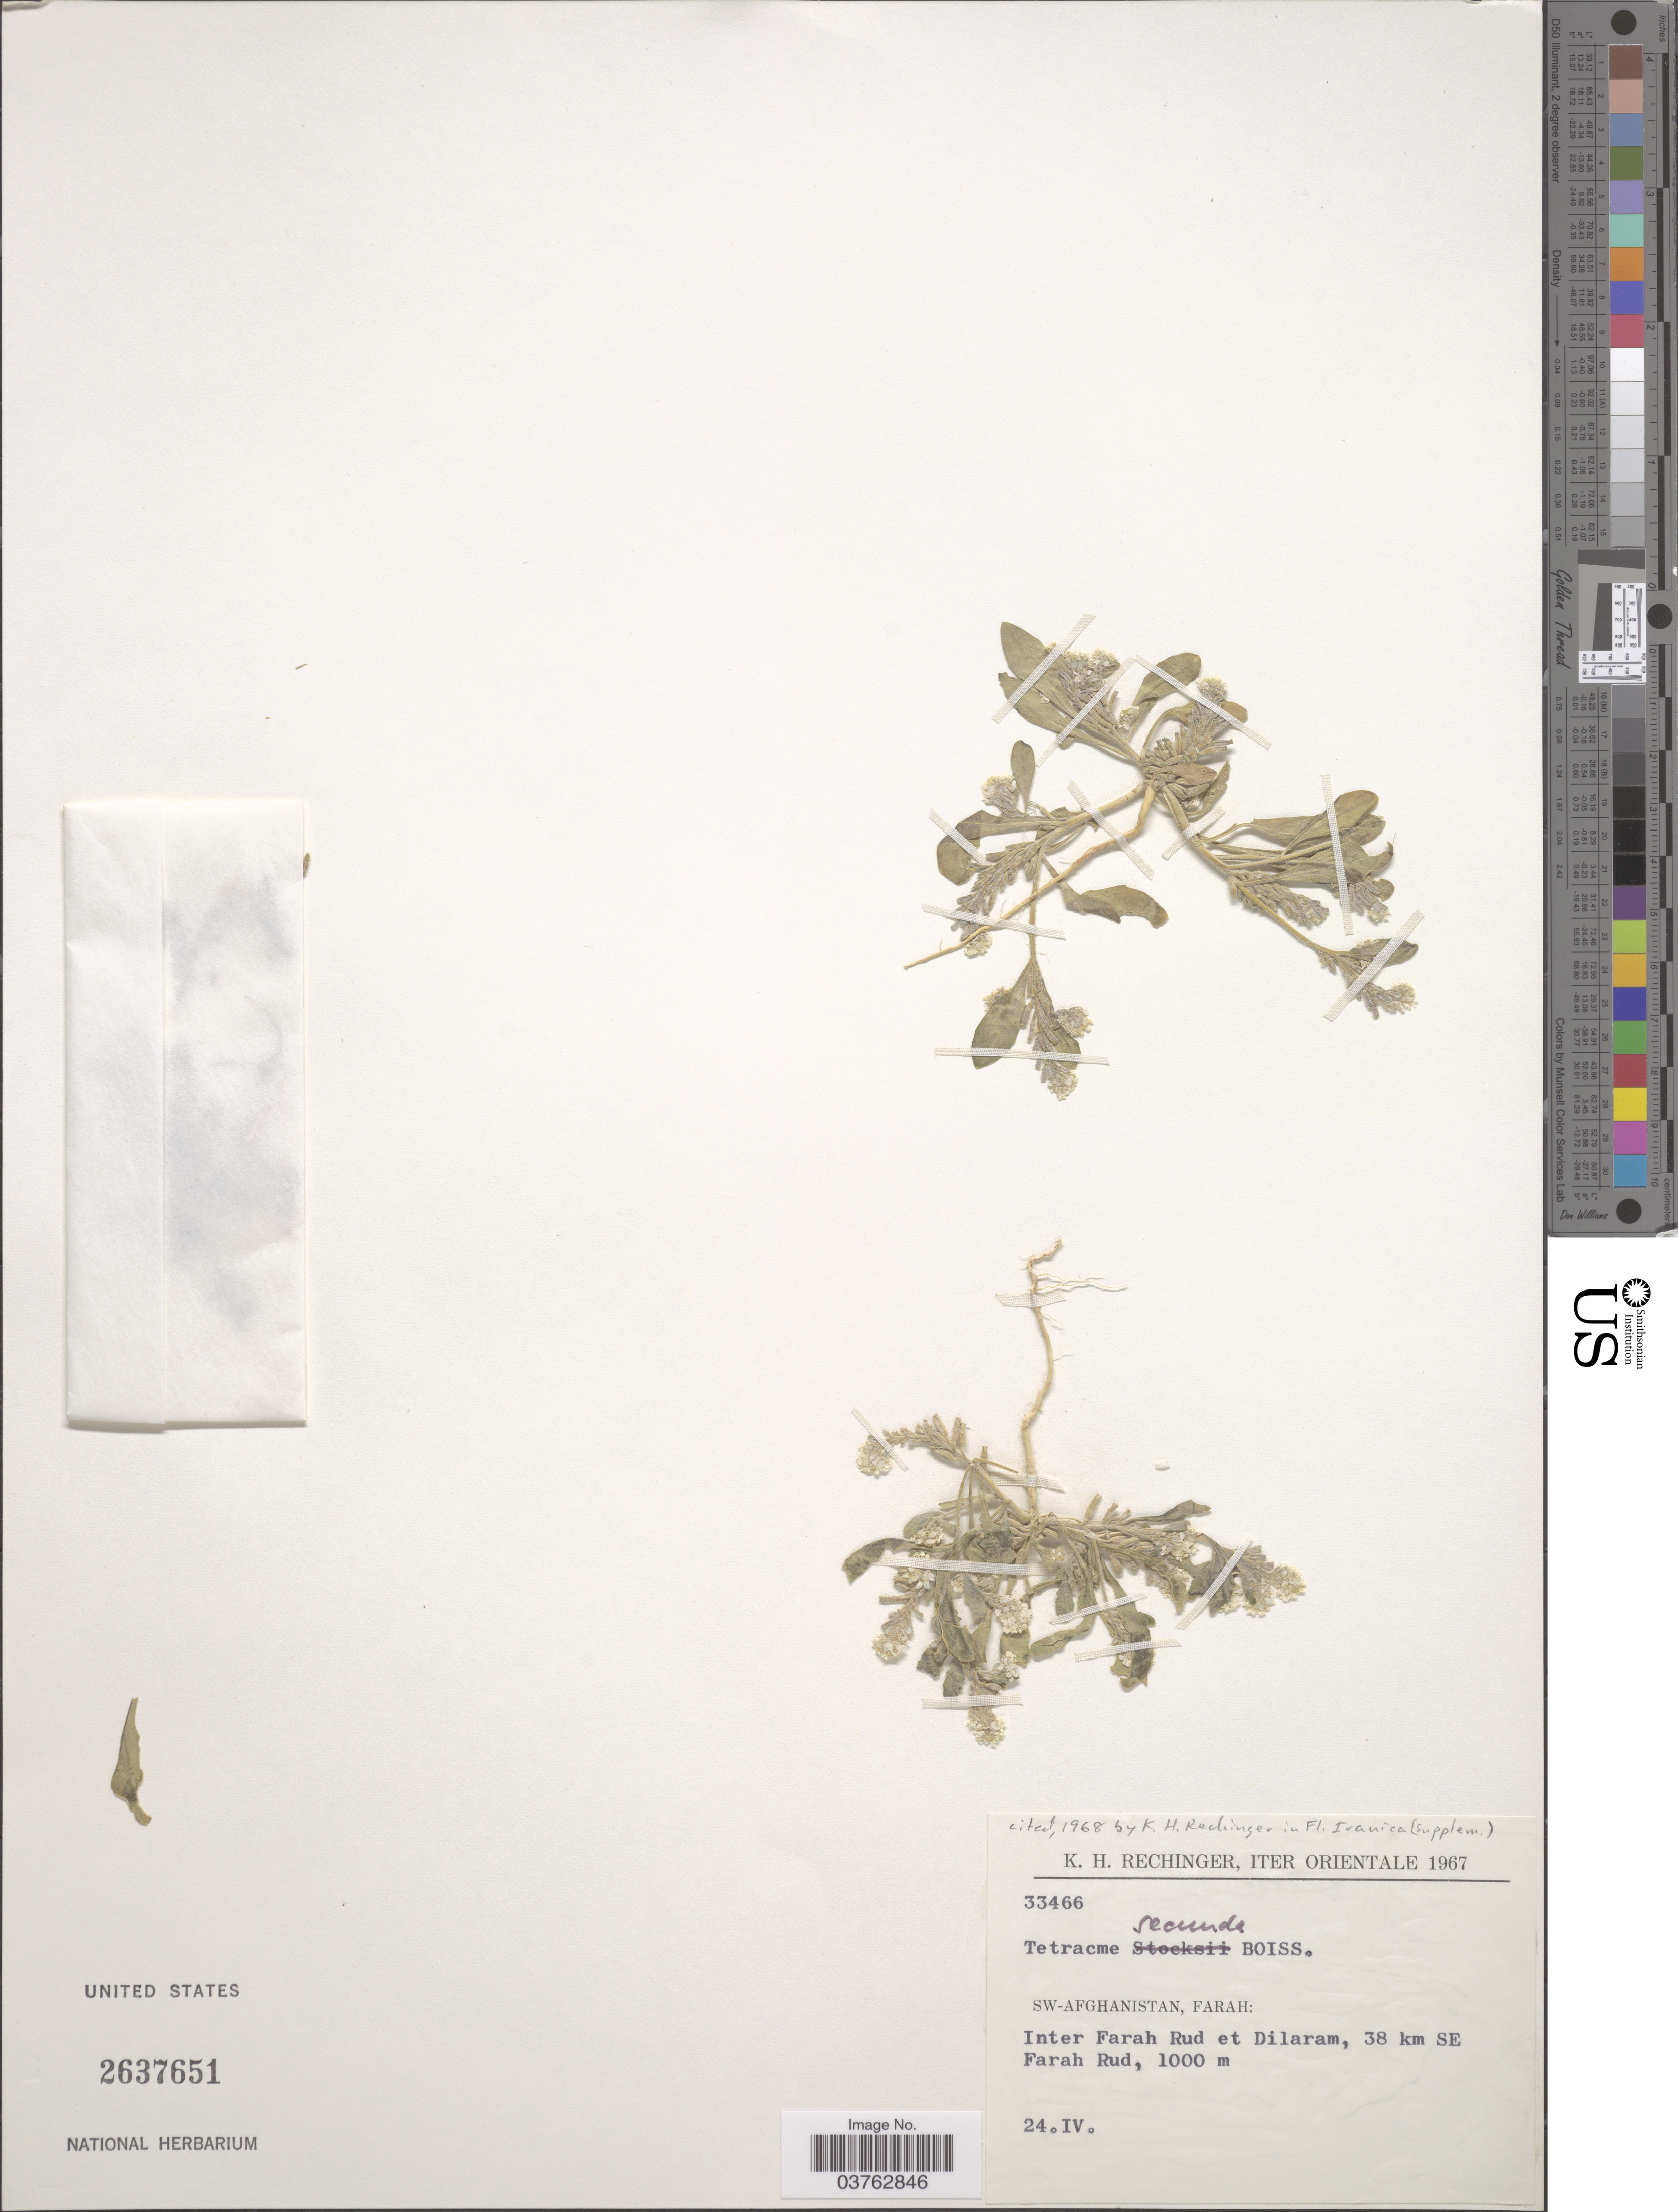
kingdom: Plantae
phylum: Tracheophyta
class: Magnoliopsida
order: Brassicales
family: Brassicaceae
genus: Tetracme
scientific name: Tetracme secunda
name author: Boiss.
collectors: K. H. Rechinger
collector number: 33466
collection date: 1967-04-24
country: Afghanistan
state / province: Farah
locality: Orientale. SW-Afghanistan: Inter Farah Rud et Dilaram, 38 km SE Farah Rud.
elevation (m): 1000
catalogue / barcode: US 2637651